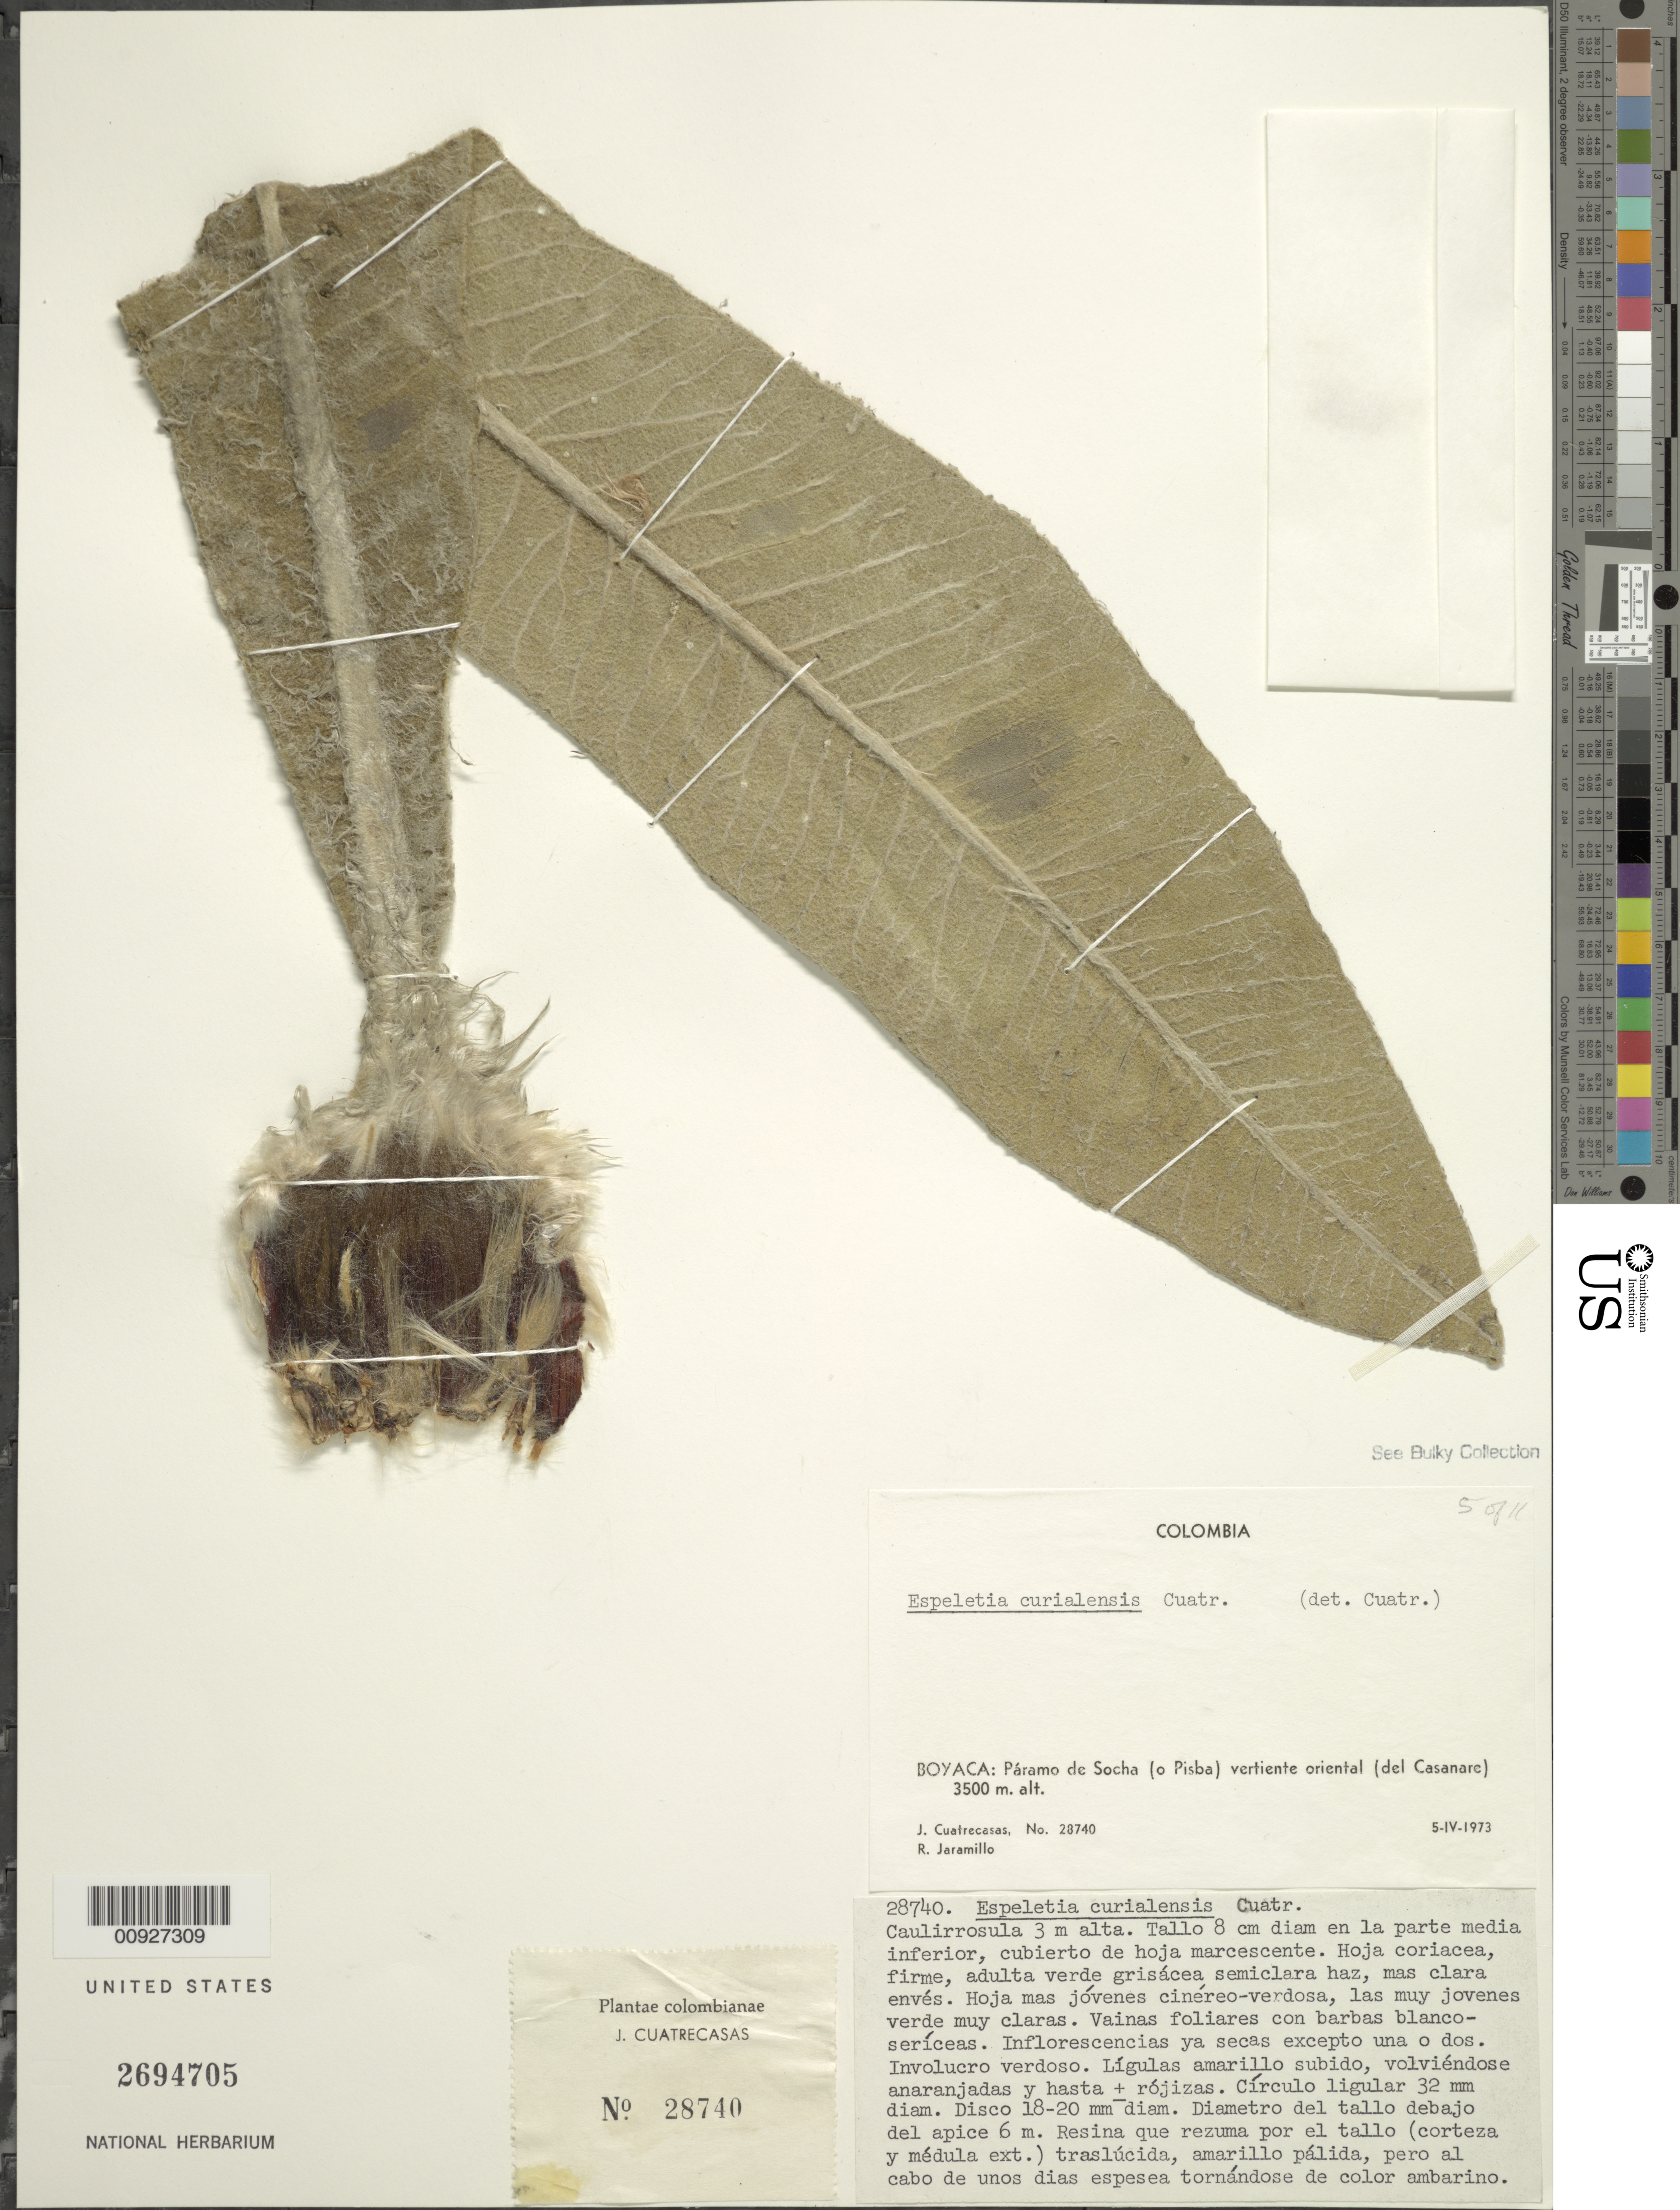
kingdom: Plantae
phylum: Tracheophyta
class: Magnoliopsida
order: Asterales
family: Asteraceae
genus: Espeletia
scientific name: Espeletia curialensis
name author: Cuatrec.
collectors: J. Cuatrecasas & R. Jaramillo M.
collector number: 28740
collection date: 1973-04-05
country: Colombia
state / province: Boyacá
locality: P. de Socha (o Pisba). Páramo de Socha (o Pisba) vertiente oriental (del Casanare)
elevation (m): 3500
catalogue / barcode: US 2694705